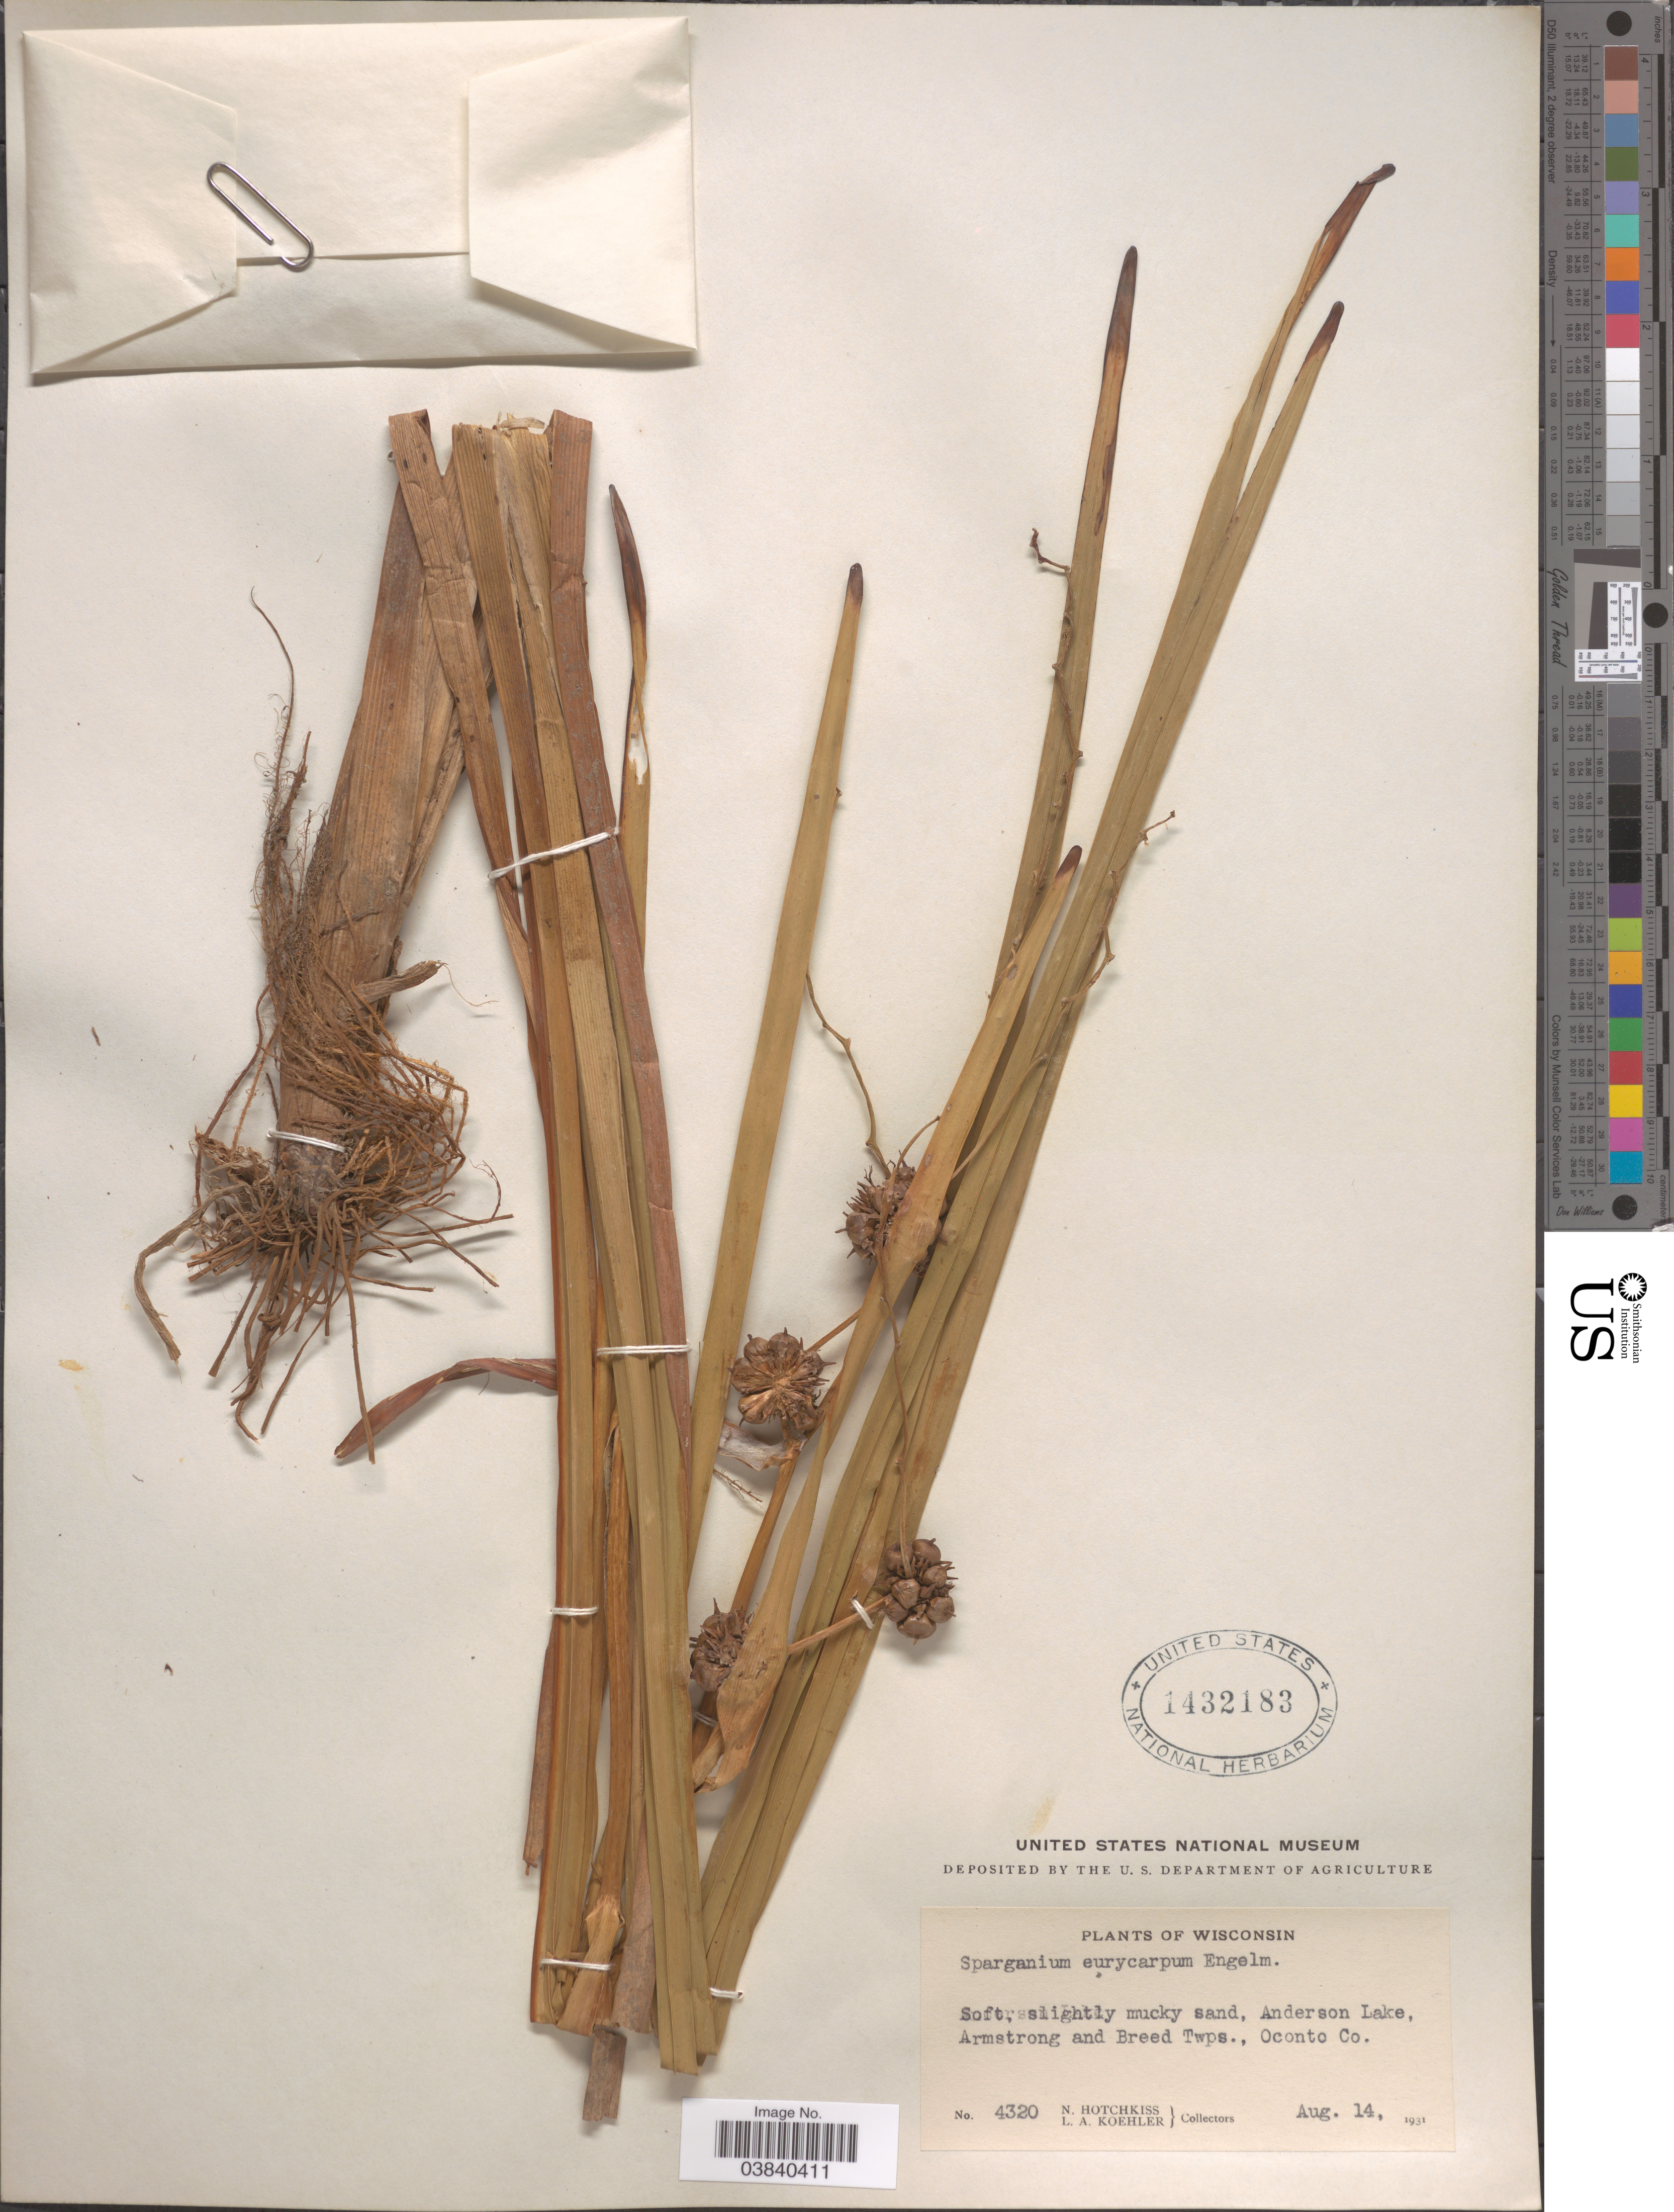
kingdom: Plantae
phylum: Tracheophyta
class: Liliopsida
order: Poales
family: Typhaceae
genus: Sparganium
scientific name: Sparganium eurycarpum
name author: Engelm.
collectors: N. Hotchkiss & L. Koehler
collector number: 4320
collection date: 1931-08-14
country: United States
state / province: Wisconsin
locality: Anderson Lake, Armstrong and Breed Twps., Oconto Co.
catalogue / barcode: US 1432183